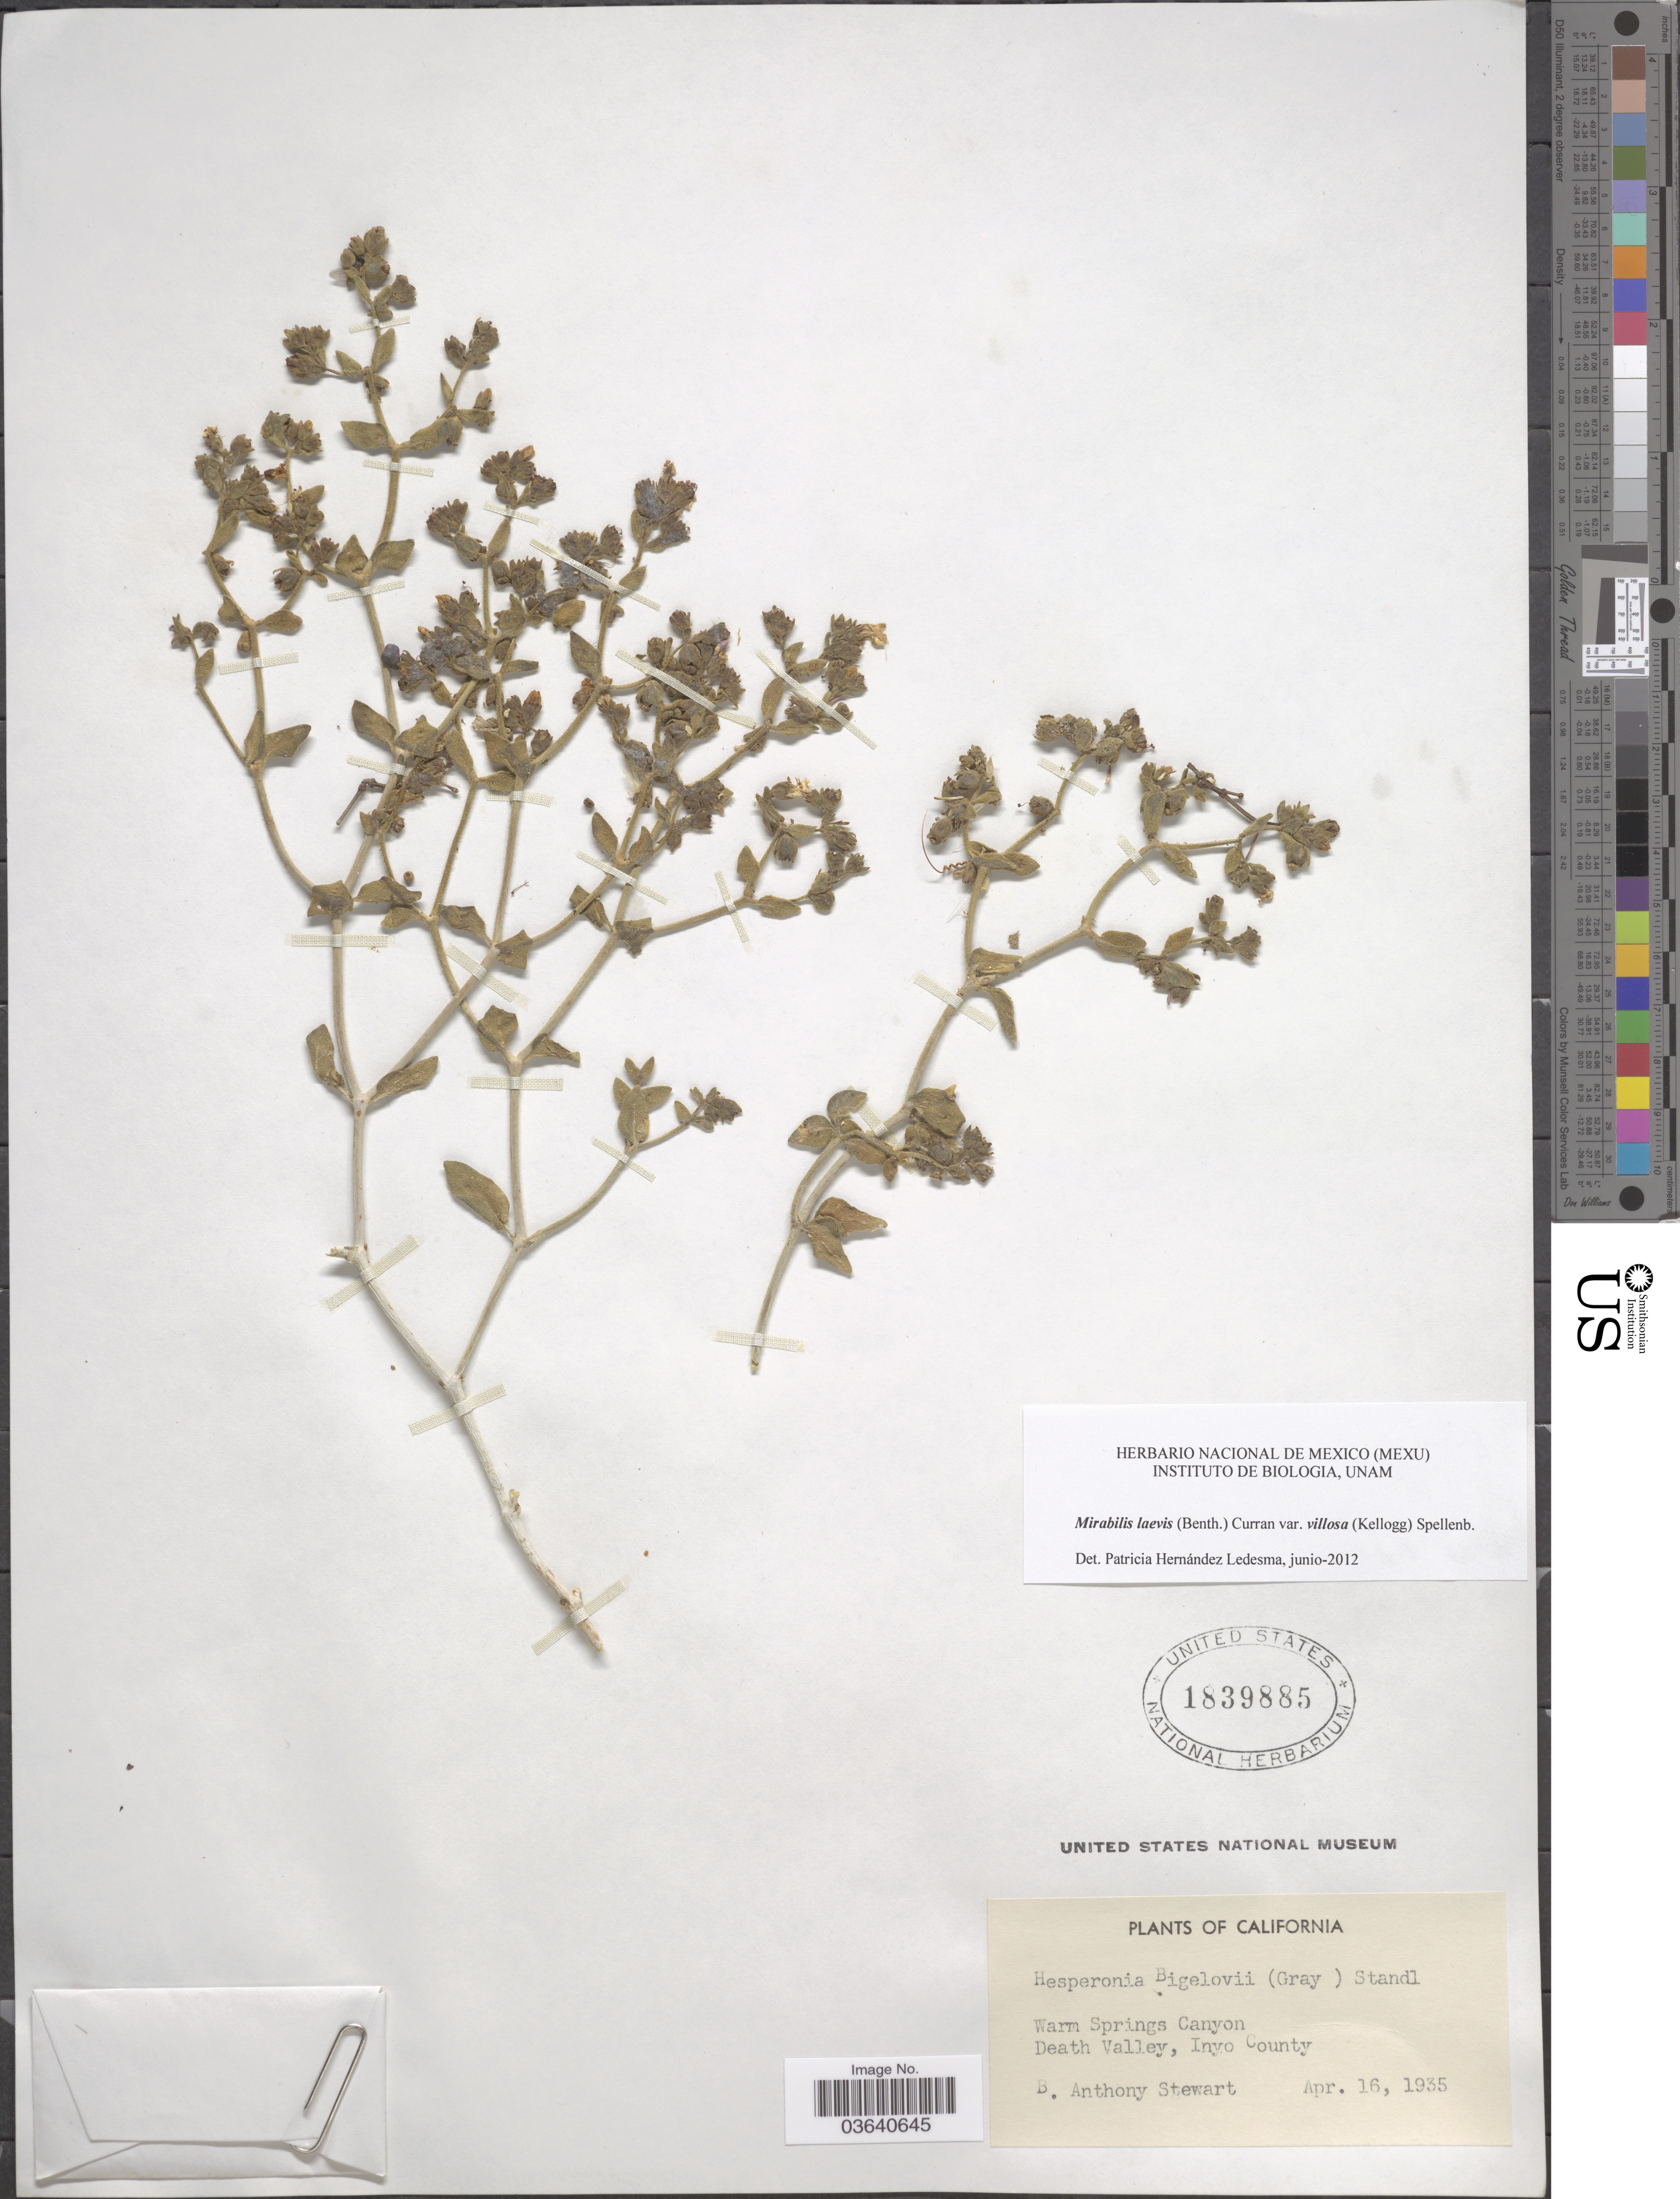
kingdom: Plantae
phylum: Tracheophyta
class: Magnoliopsida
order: Caryophyllales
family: Nyctaginaceae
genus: Mirabilis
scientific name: Mirabilis laevis var. villosa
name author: (Kellogg) Spellenb.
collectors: B. Stewart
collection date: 1935-04-16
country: United States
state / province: California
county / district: Inyo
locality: Warm Springs Canyon, Death Valley, Inyo County.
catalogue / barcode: US 1839885